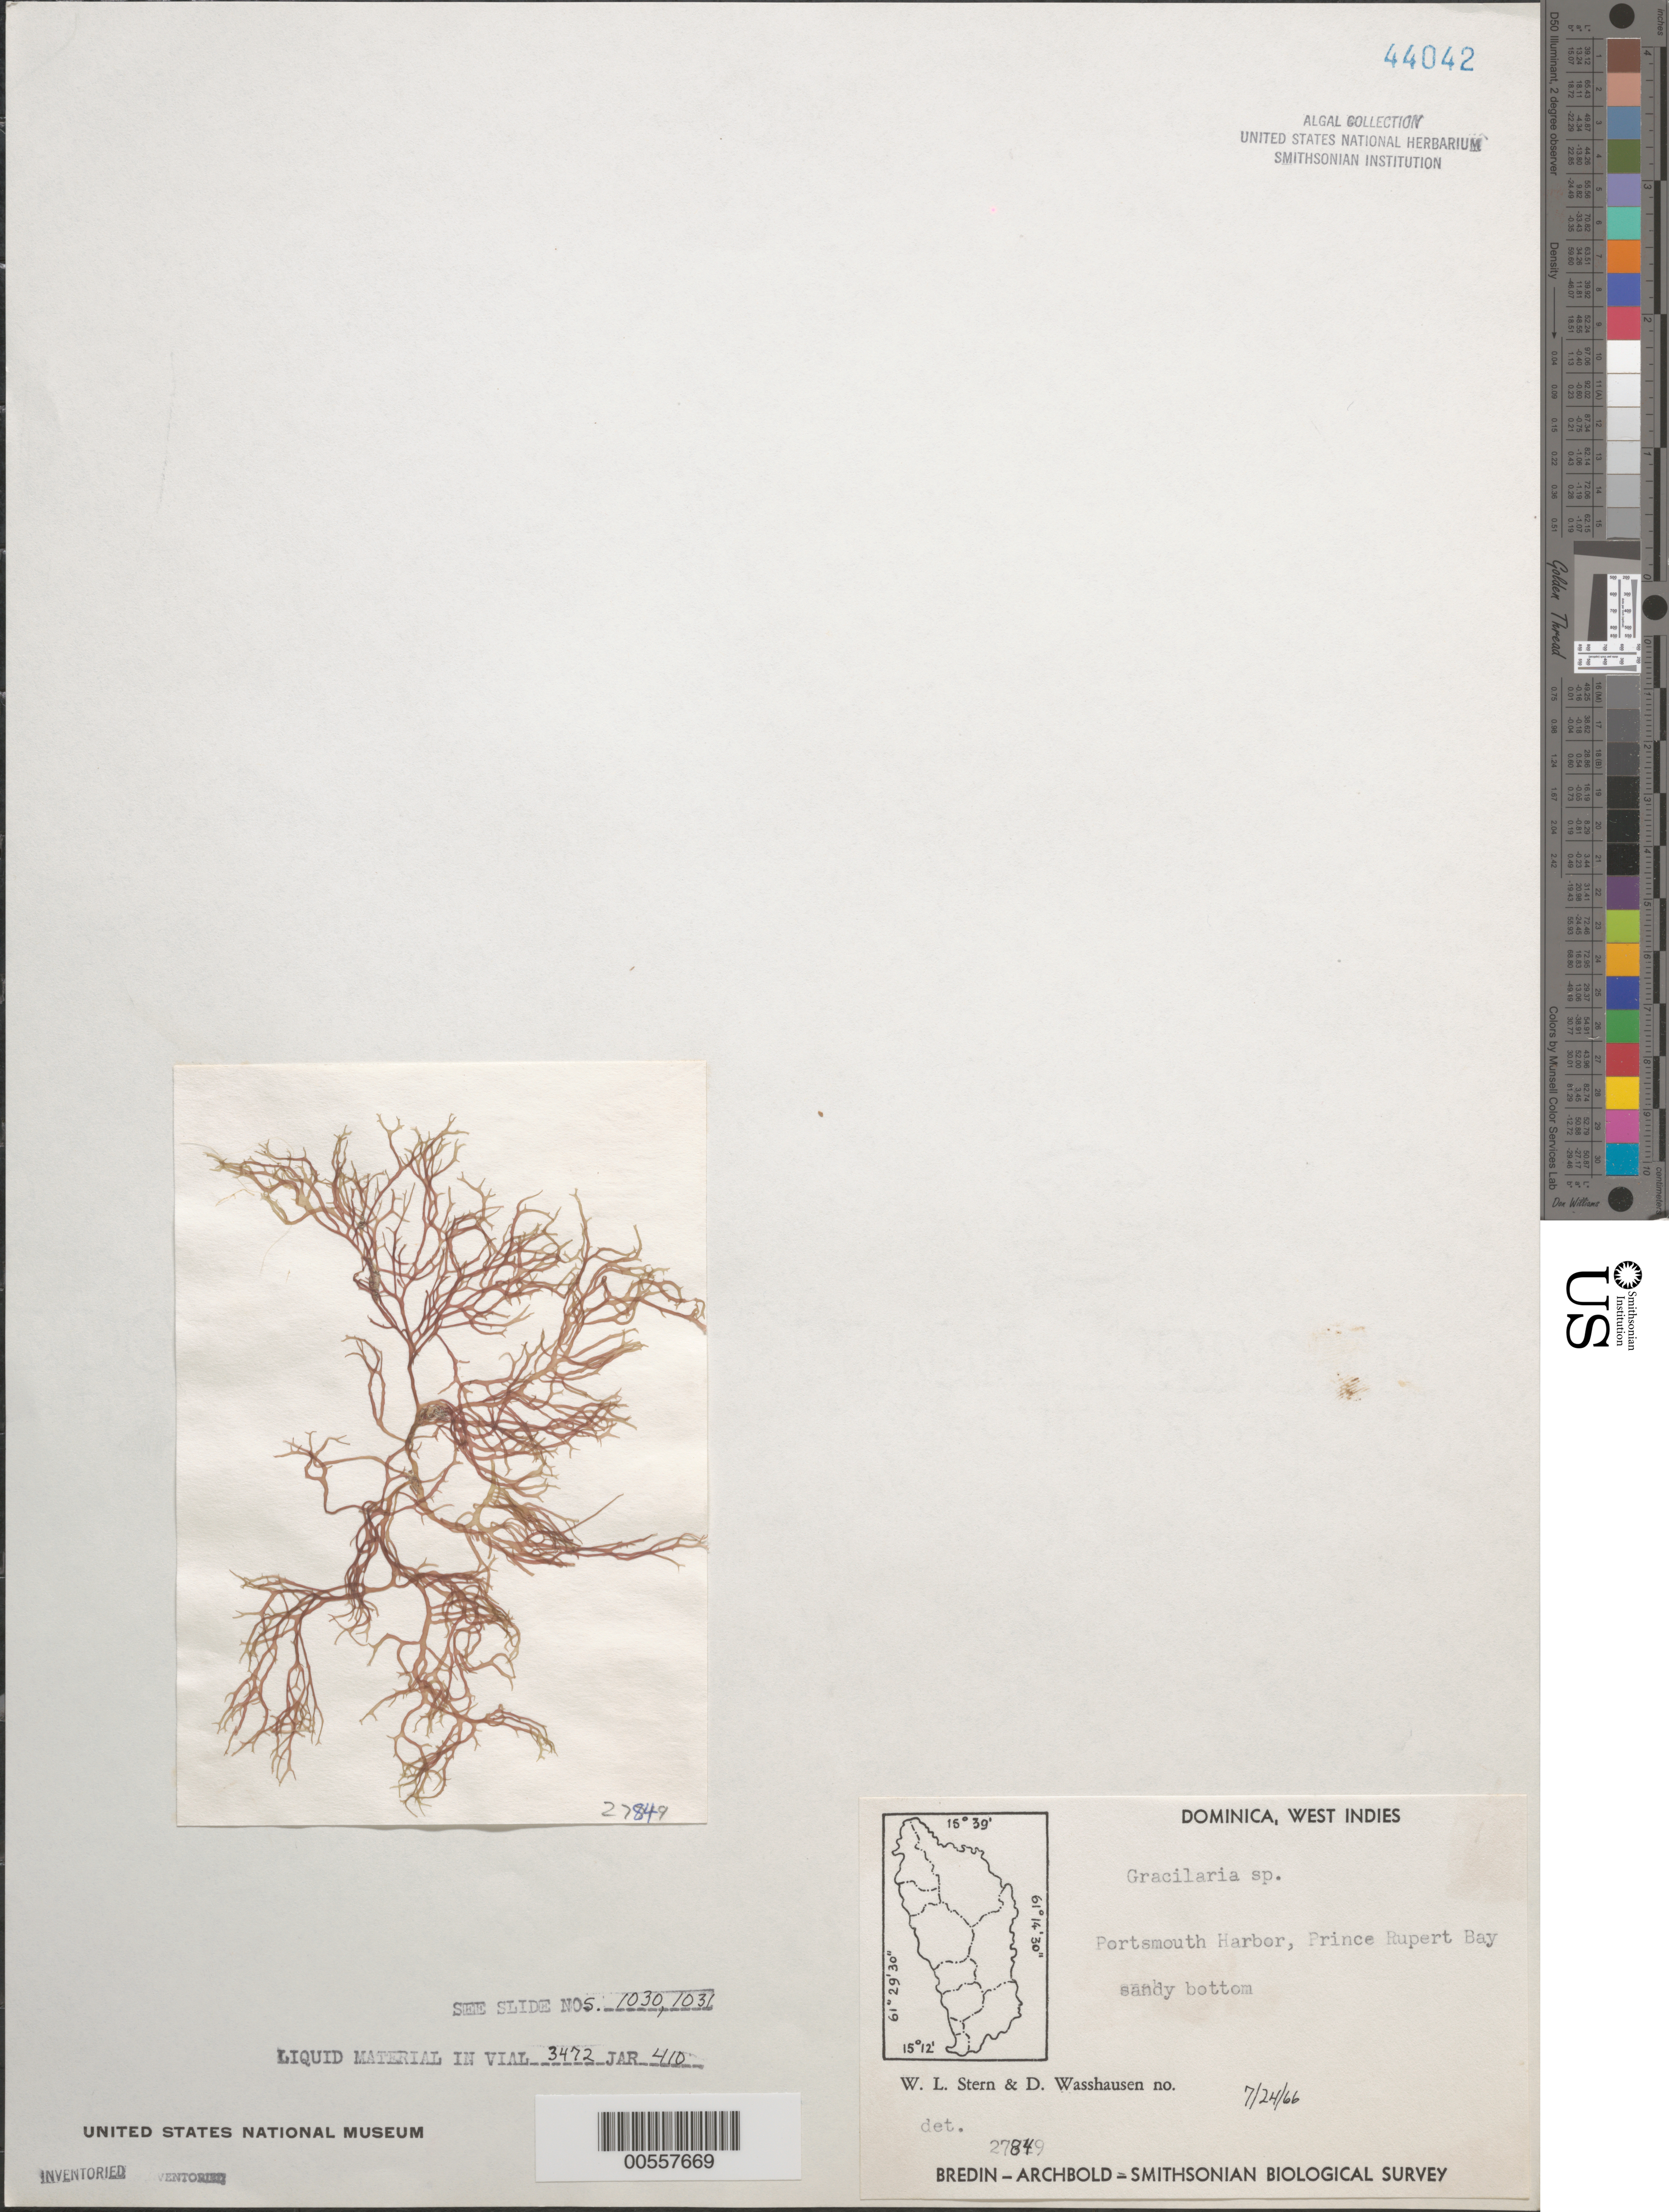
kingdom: Plantae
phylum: Rhodophyta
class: Florideophyceae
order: Gracilariales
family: Gracilariaceae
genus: Gracilaria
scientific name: Gracilaria sp.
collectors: W. L. Stern & D. C. Wasshausen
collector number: EYD 27849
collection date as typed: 24 Jul 1966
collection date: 1966-07-24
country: Dominica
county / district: St. John's Parish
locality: Portsmouth harbor, Prince Rupert Bay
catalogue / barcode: US 44042